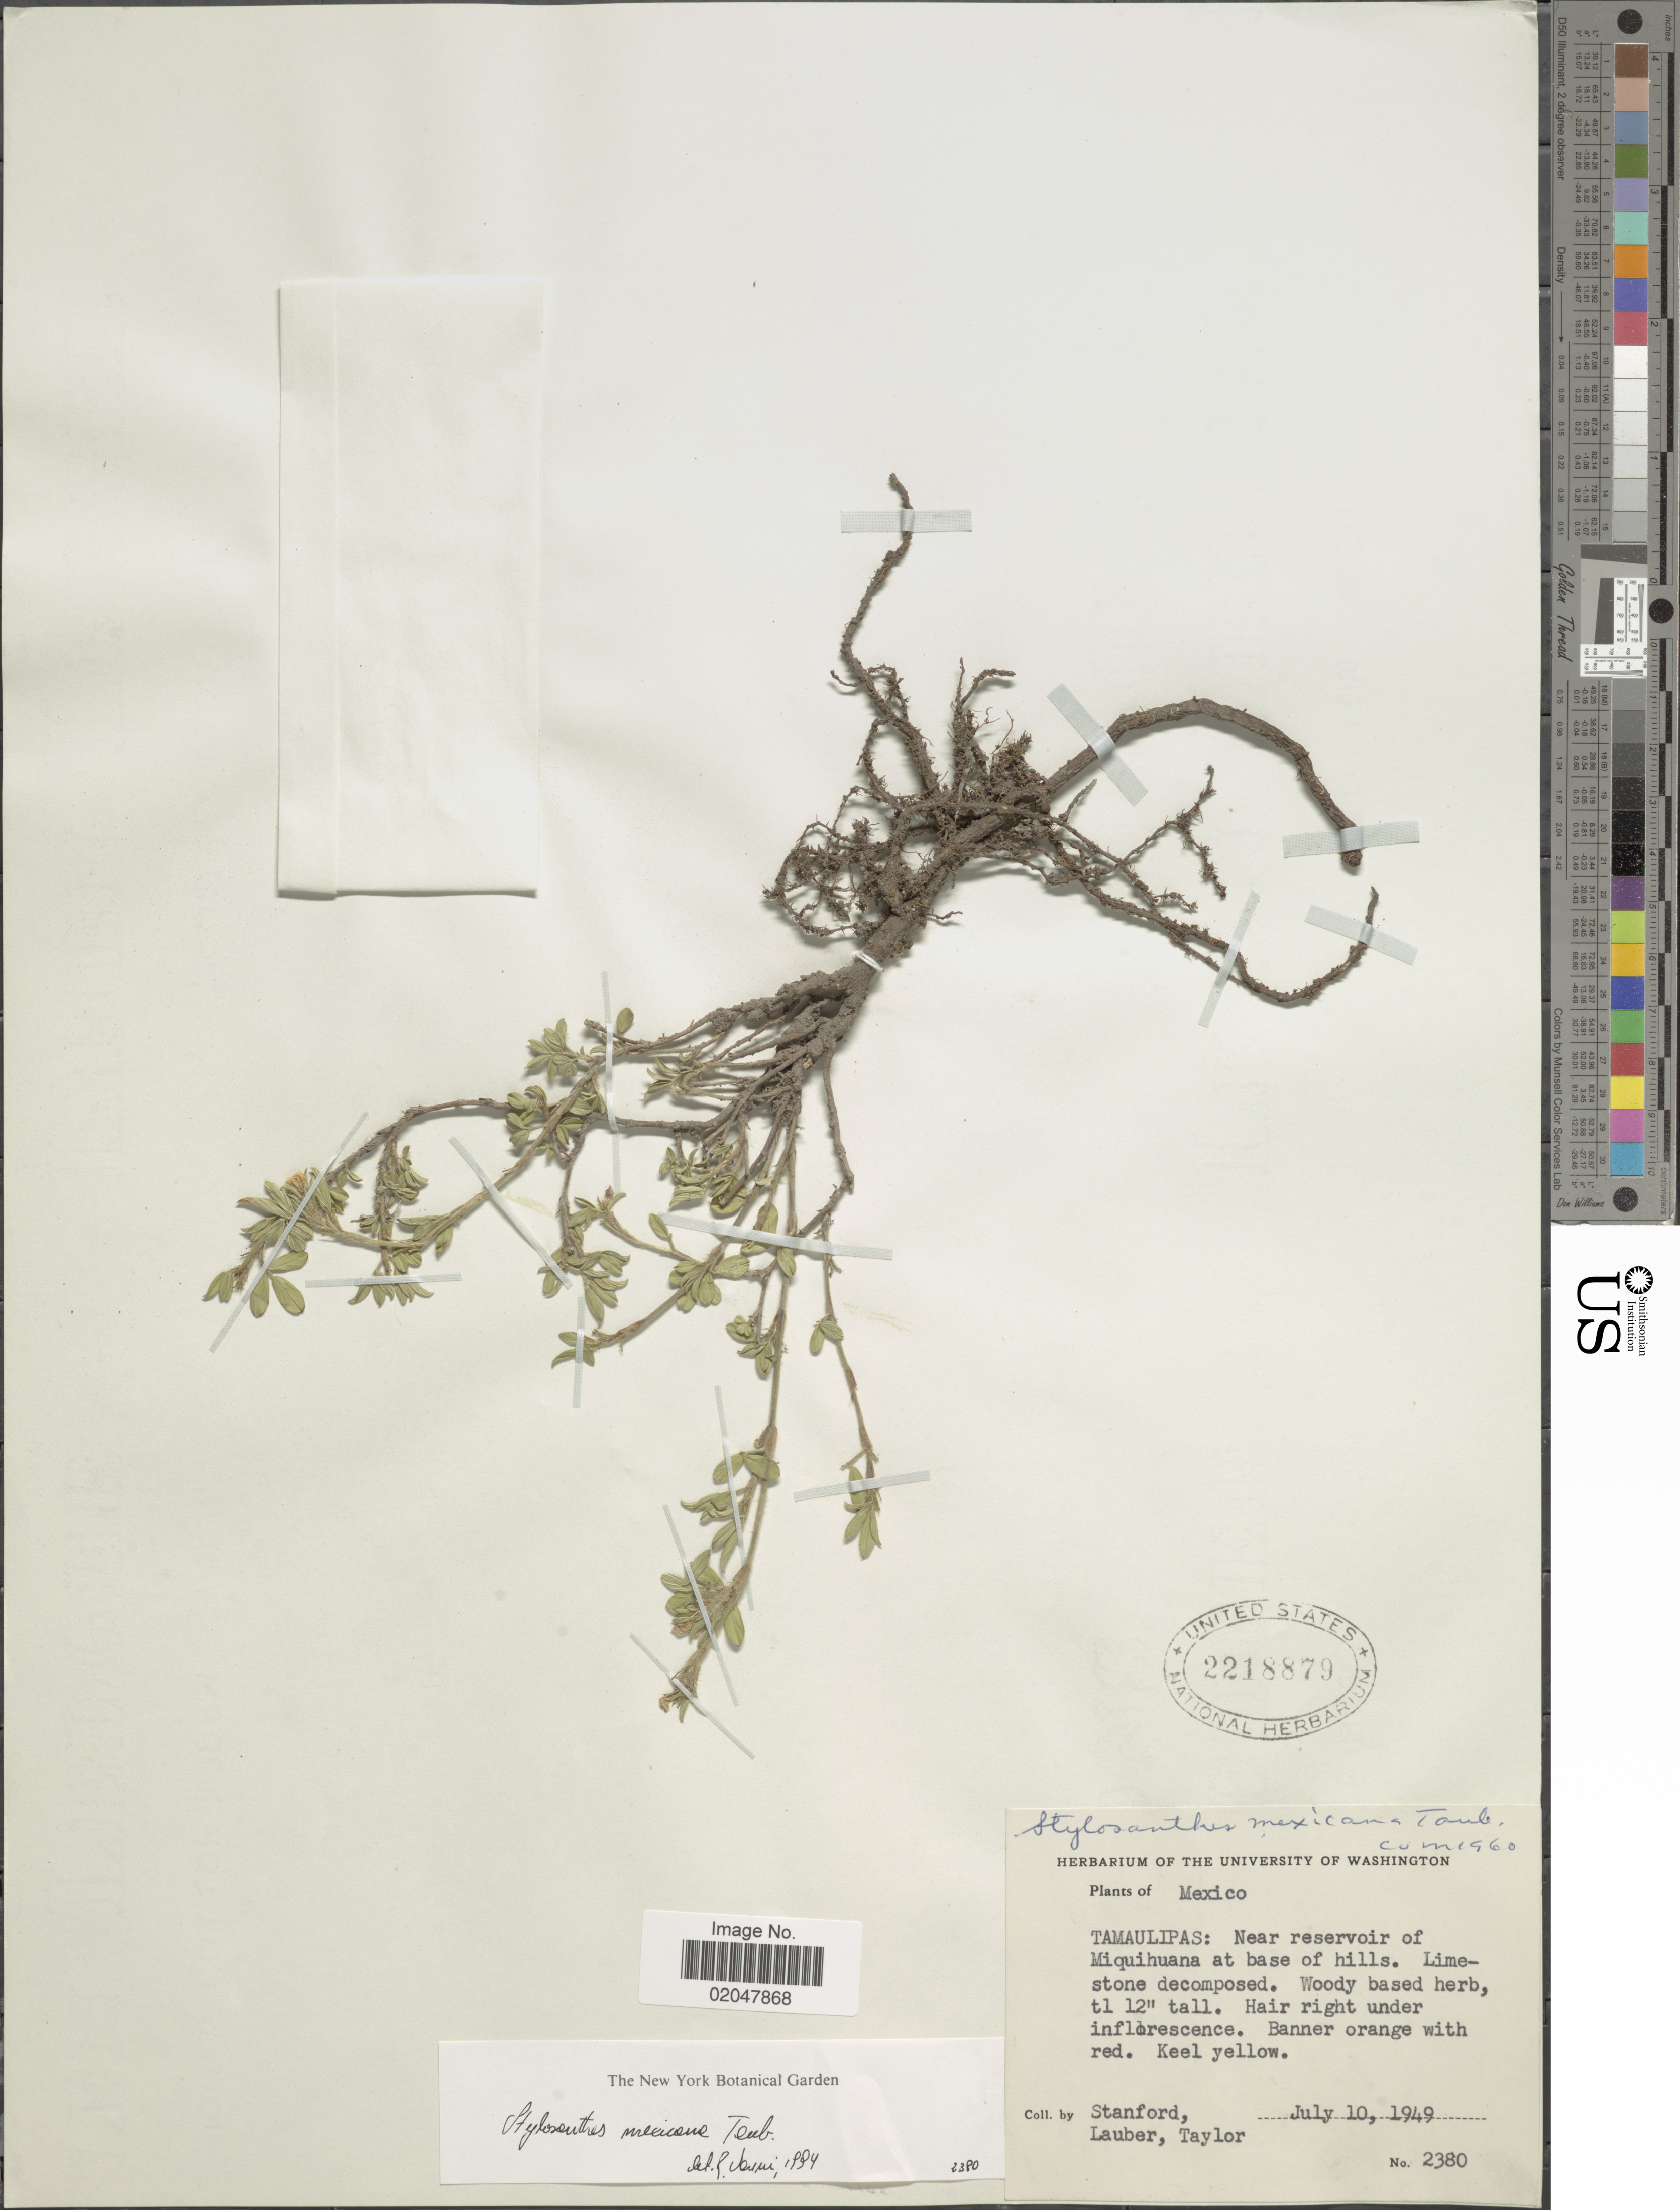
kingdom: Plantae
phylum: Tracheophyta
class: Magnoliopsida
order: Fabales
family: Fabaceae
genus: Stylosanthes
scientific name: Stylosanthes mexicana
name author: Taub.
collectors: -. Stanford, Lauber, -- & -- Taylor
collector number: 2380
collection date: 1949-07-10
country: Mexico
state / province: Tamaulipas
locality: Near reservoir of Miquihuana at base of hills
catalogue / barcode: US 2218879